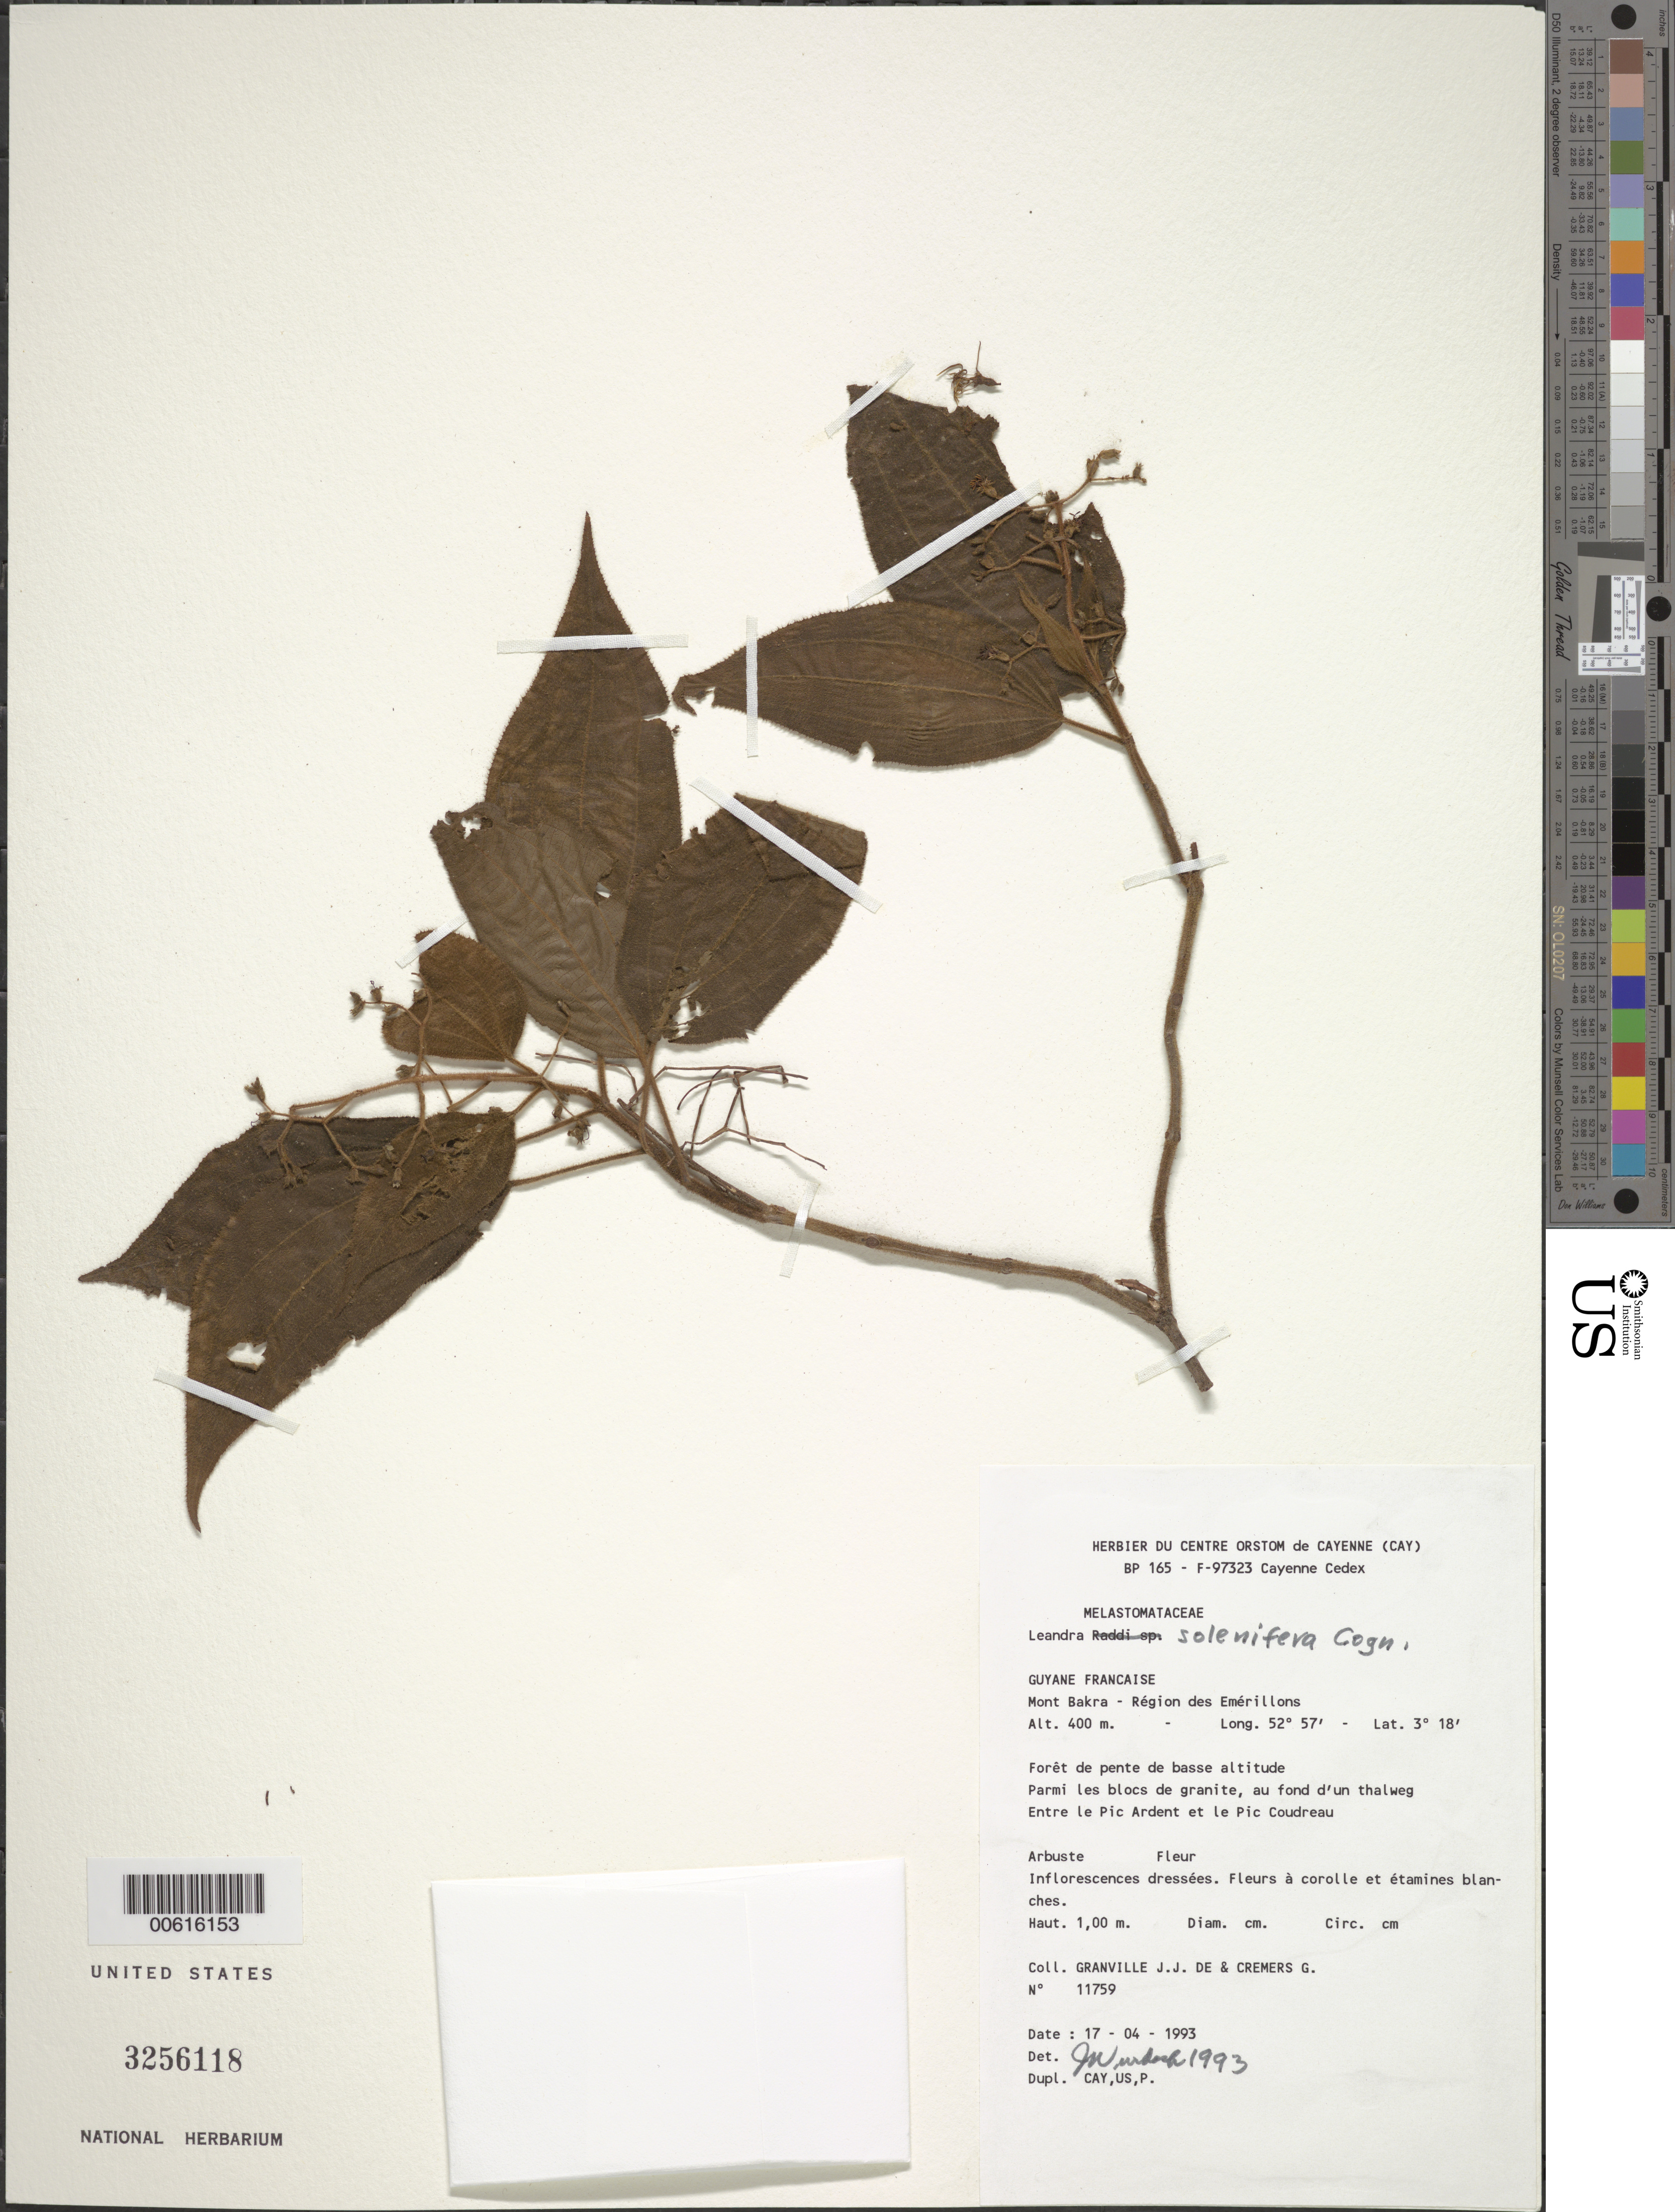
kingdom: Plantae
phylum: Tracheophyta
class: Magnoliopsida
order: Myrtales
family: Melastomataceae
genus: Leandra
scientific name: Leandra solenifera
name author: Cogn.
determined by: Wurdack, John J., (US), US (UNITED STATES)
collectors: J.-J. de Granville & G. Cremers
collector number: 11759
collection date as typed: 17-Apr-93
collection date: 1993-04-17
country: French Guiana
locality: Mont Bakra, région des Emérillons. Entre le Pic Ardent et le Pic Coudreau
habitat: Foret de pente de basse altitude. Parmi les blocs de granite, au fond d'un thalweg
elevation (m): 400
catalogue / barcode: US 3256118